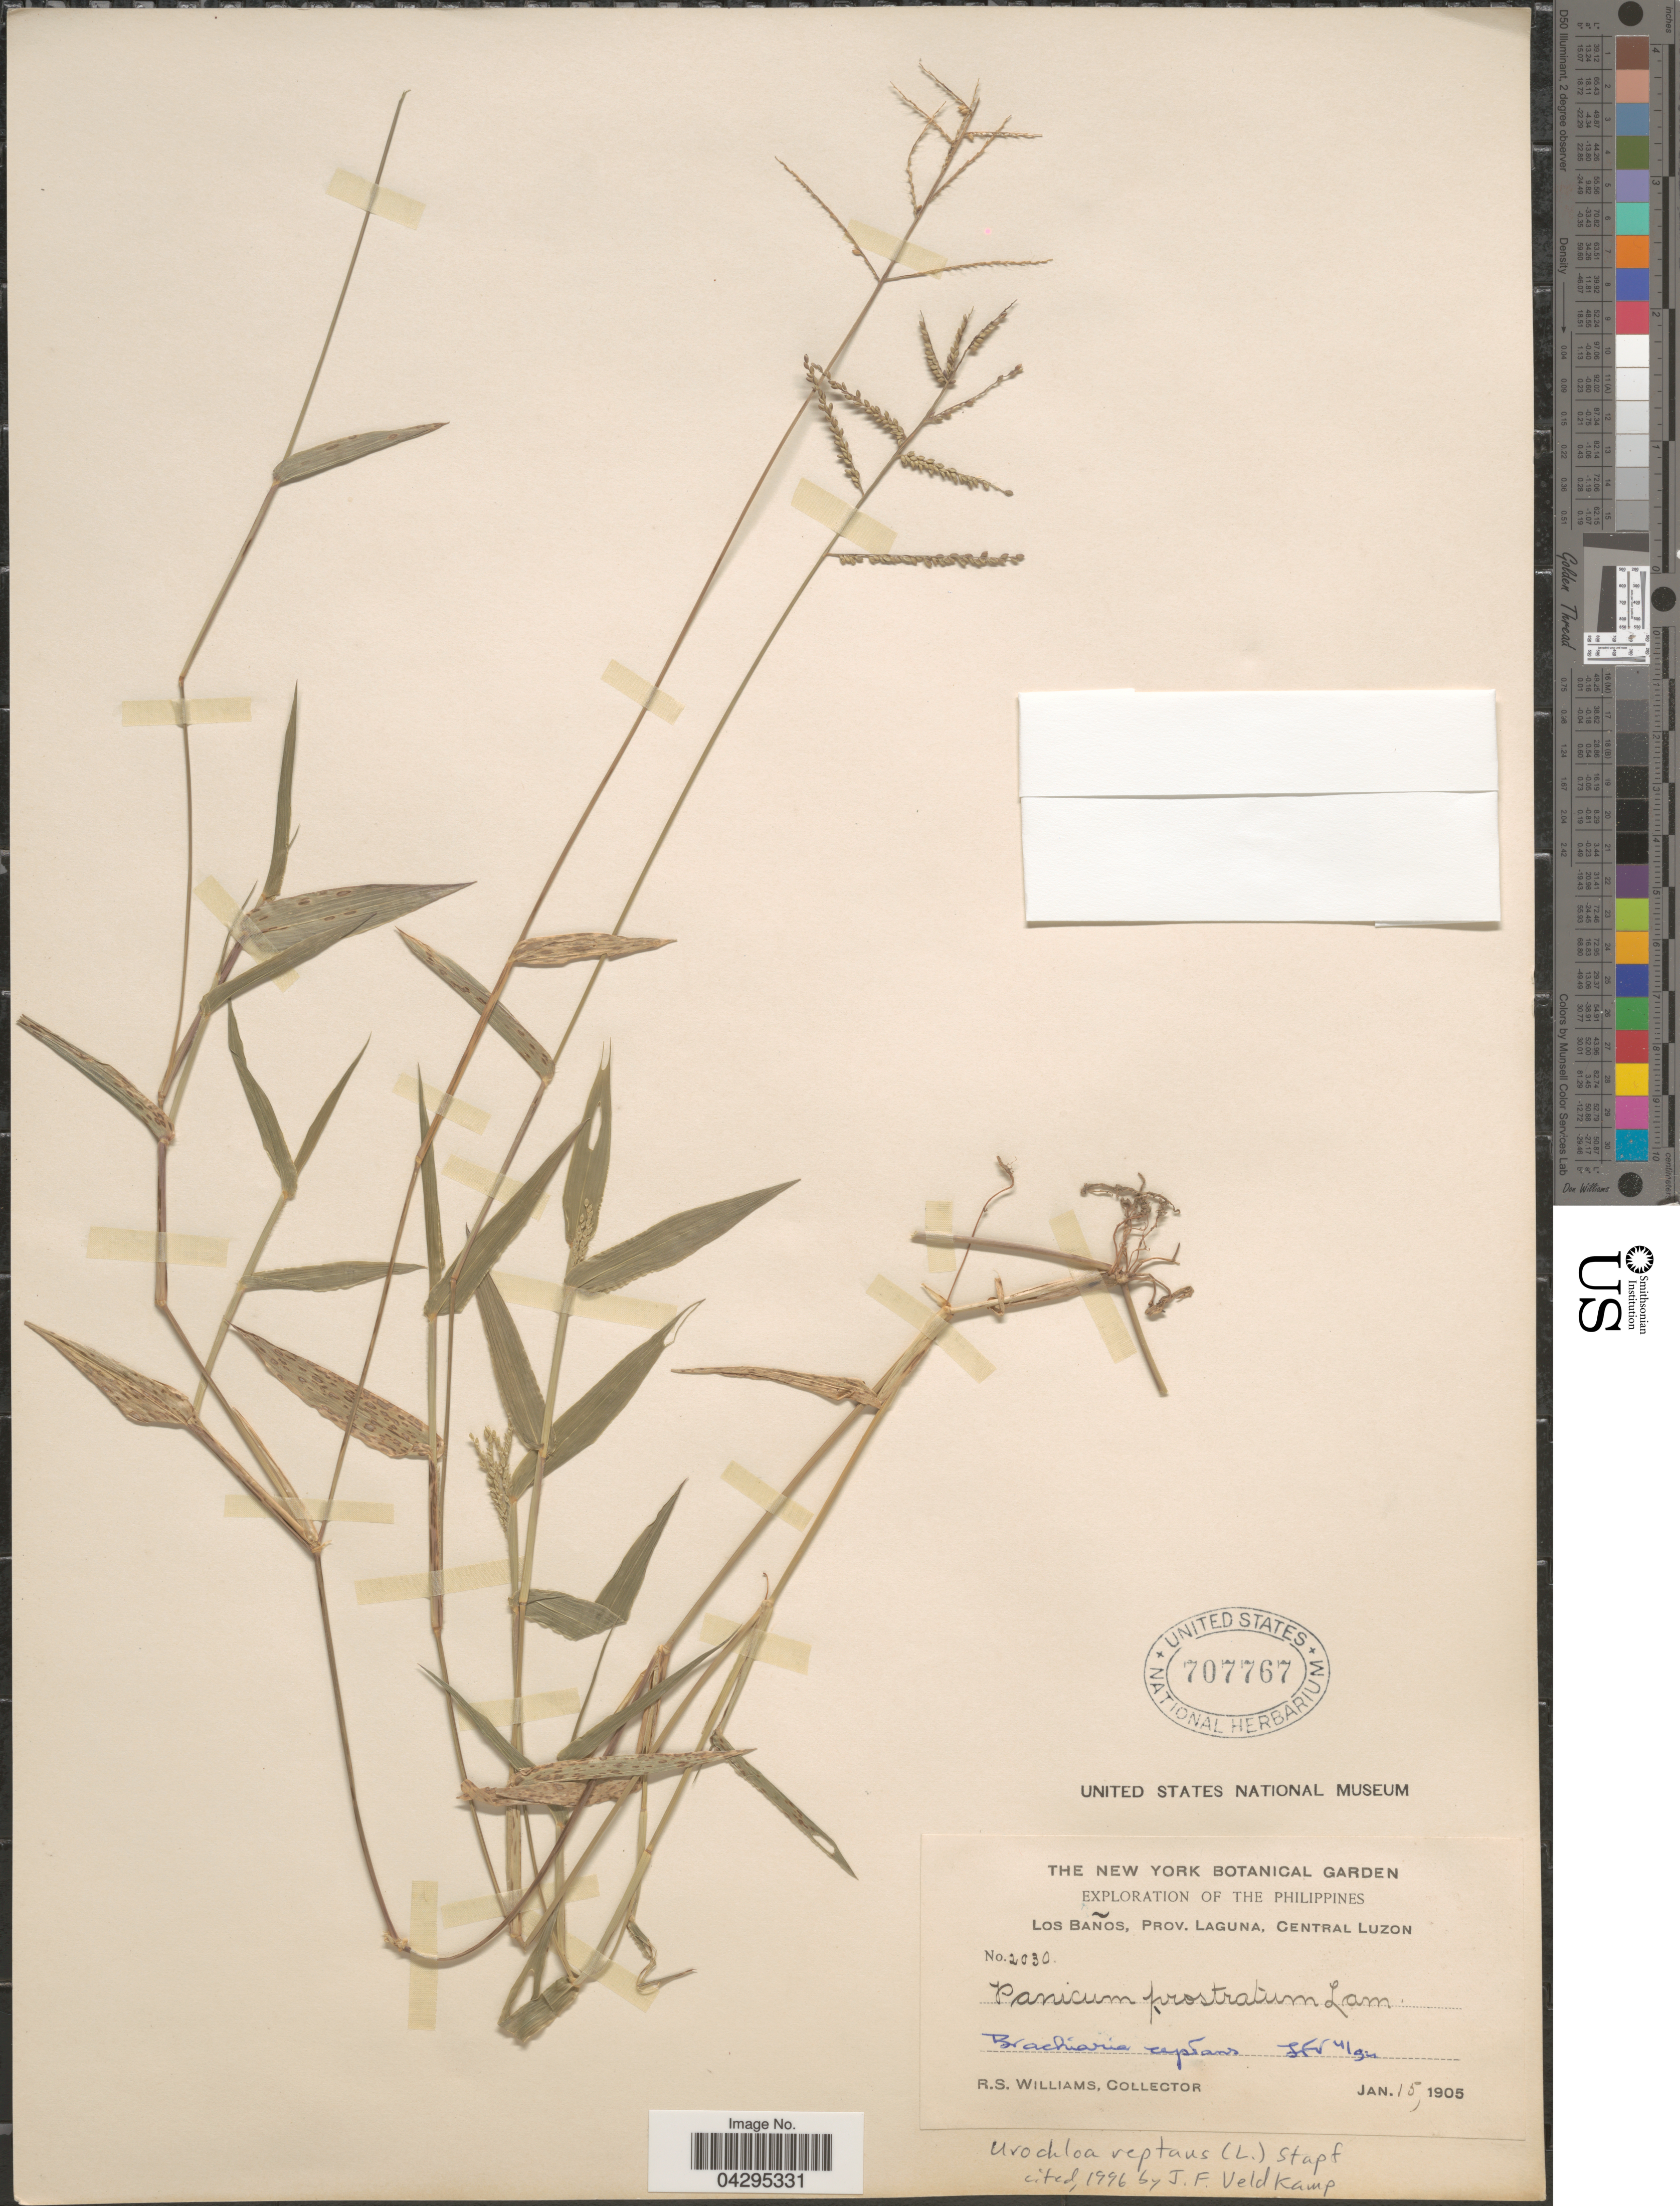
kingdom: Plantae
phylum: Tracheophyta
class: Liliopsida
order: Poales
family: Poaceae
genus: Urochloa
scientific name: Urochloa reptans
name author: (L.) Stapf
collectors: R. S. Williams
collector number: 2030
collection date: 1905-01-15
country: Philippines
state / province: Central Luzon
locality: Exploration Of The Philippines. Los Baños, Prov. Laguna.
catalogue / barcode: US 707767